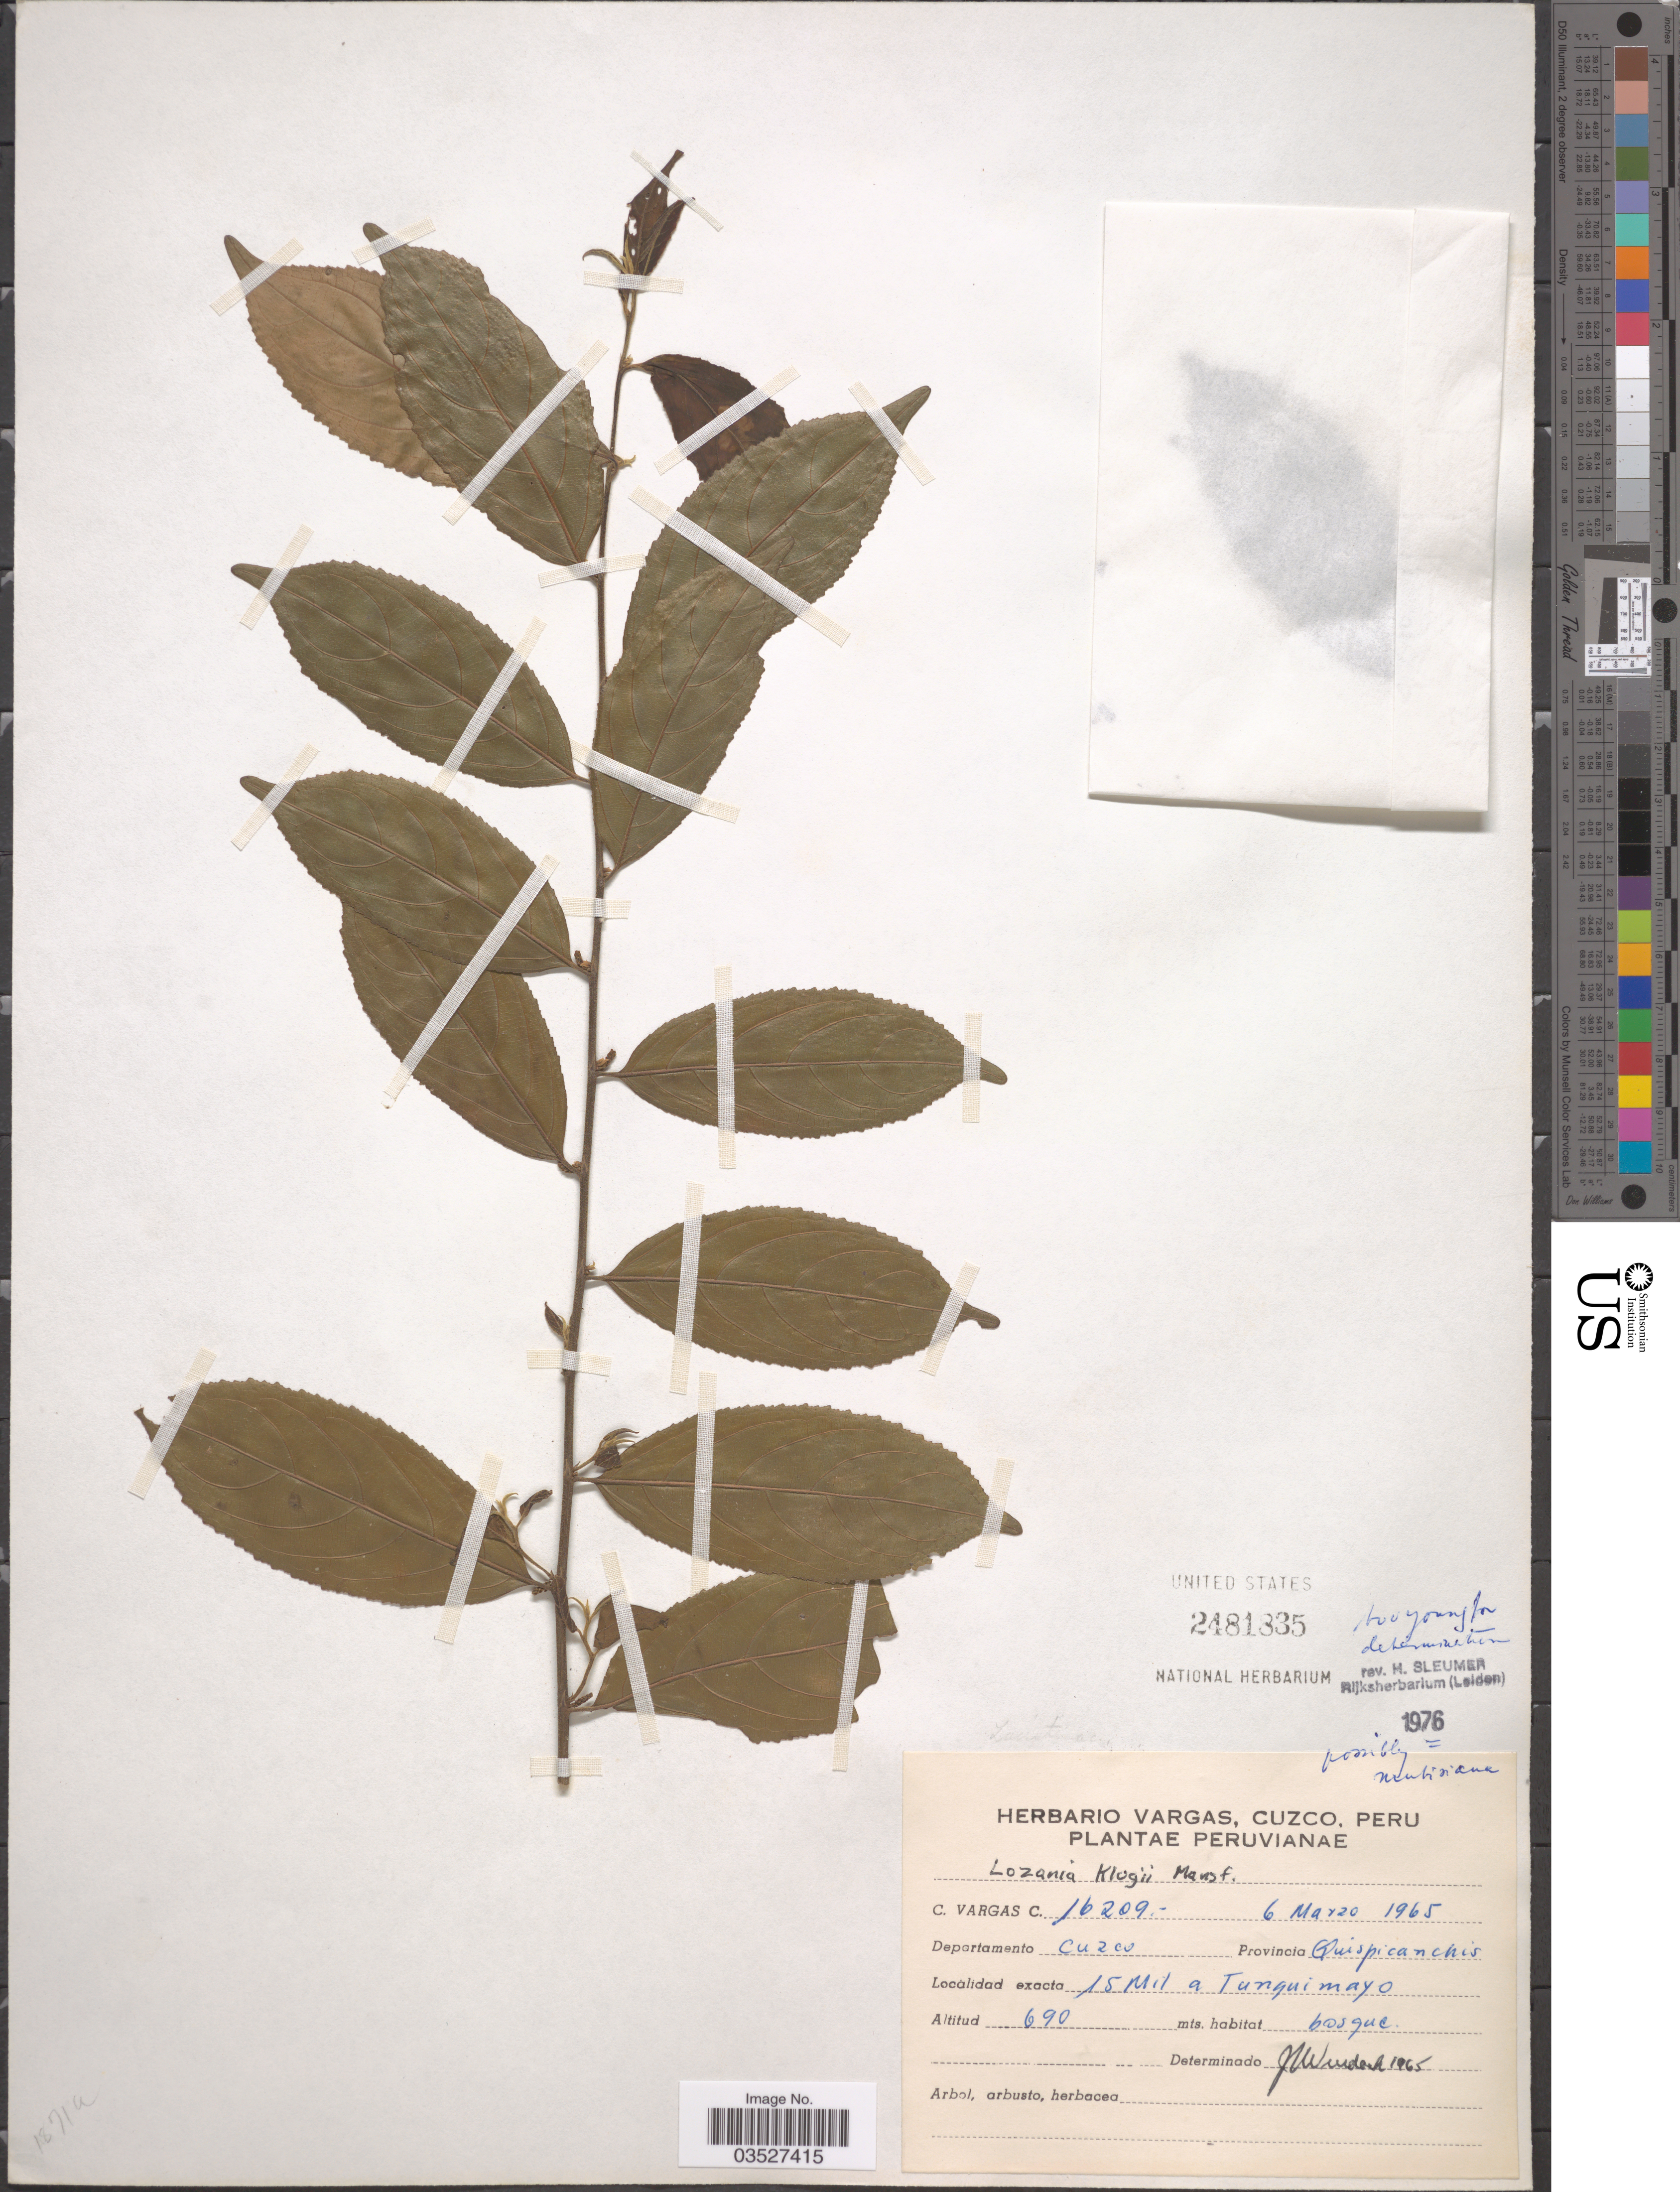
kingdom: Plantae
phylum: Tracheophyta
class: Magnoliopsida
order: Malpighiales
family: Lacistemataceae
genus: Lozania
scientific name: Lozania mutisiana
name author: Schult. in Roem. & Schult.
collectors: C. Vargas Calderón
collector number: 16209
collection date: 1965-03-06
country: Peru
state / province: Cusco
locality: Departamento Cuzco. Provincia Quispicanchis. 15 Mil a Tunquimayo.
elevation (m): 690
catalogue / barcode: US 2481835